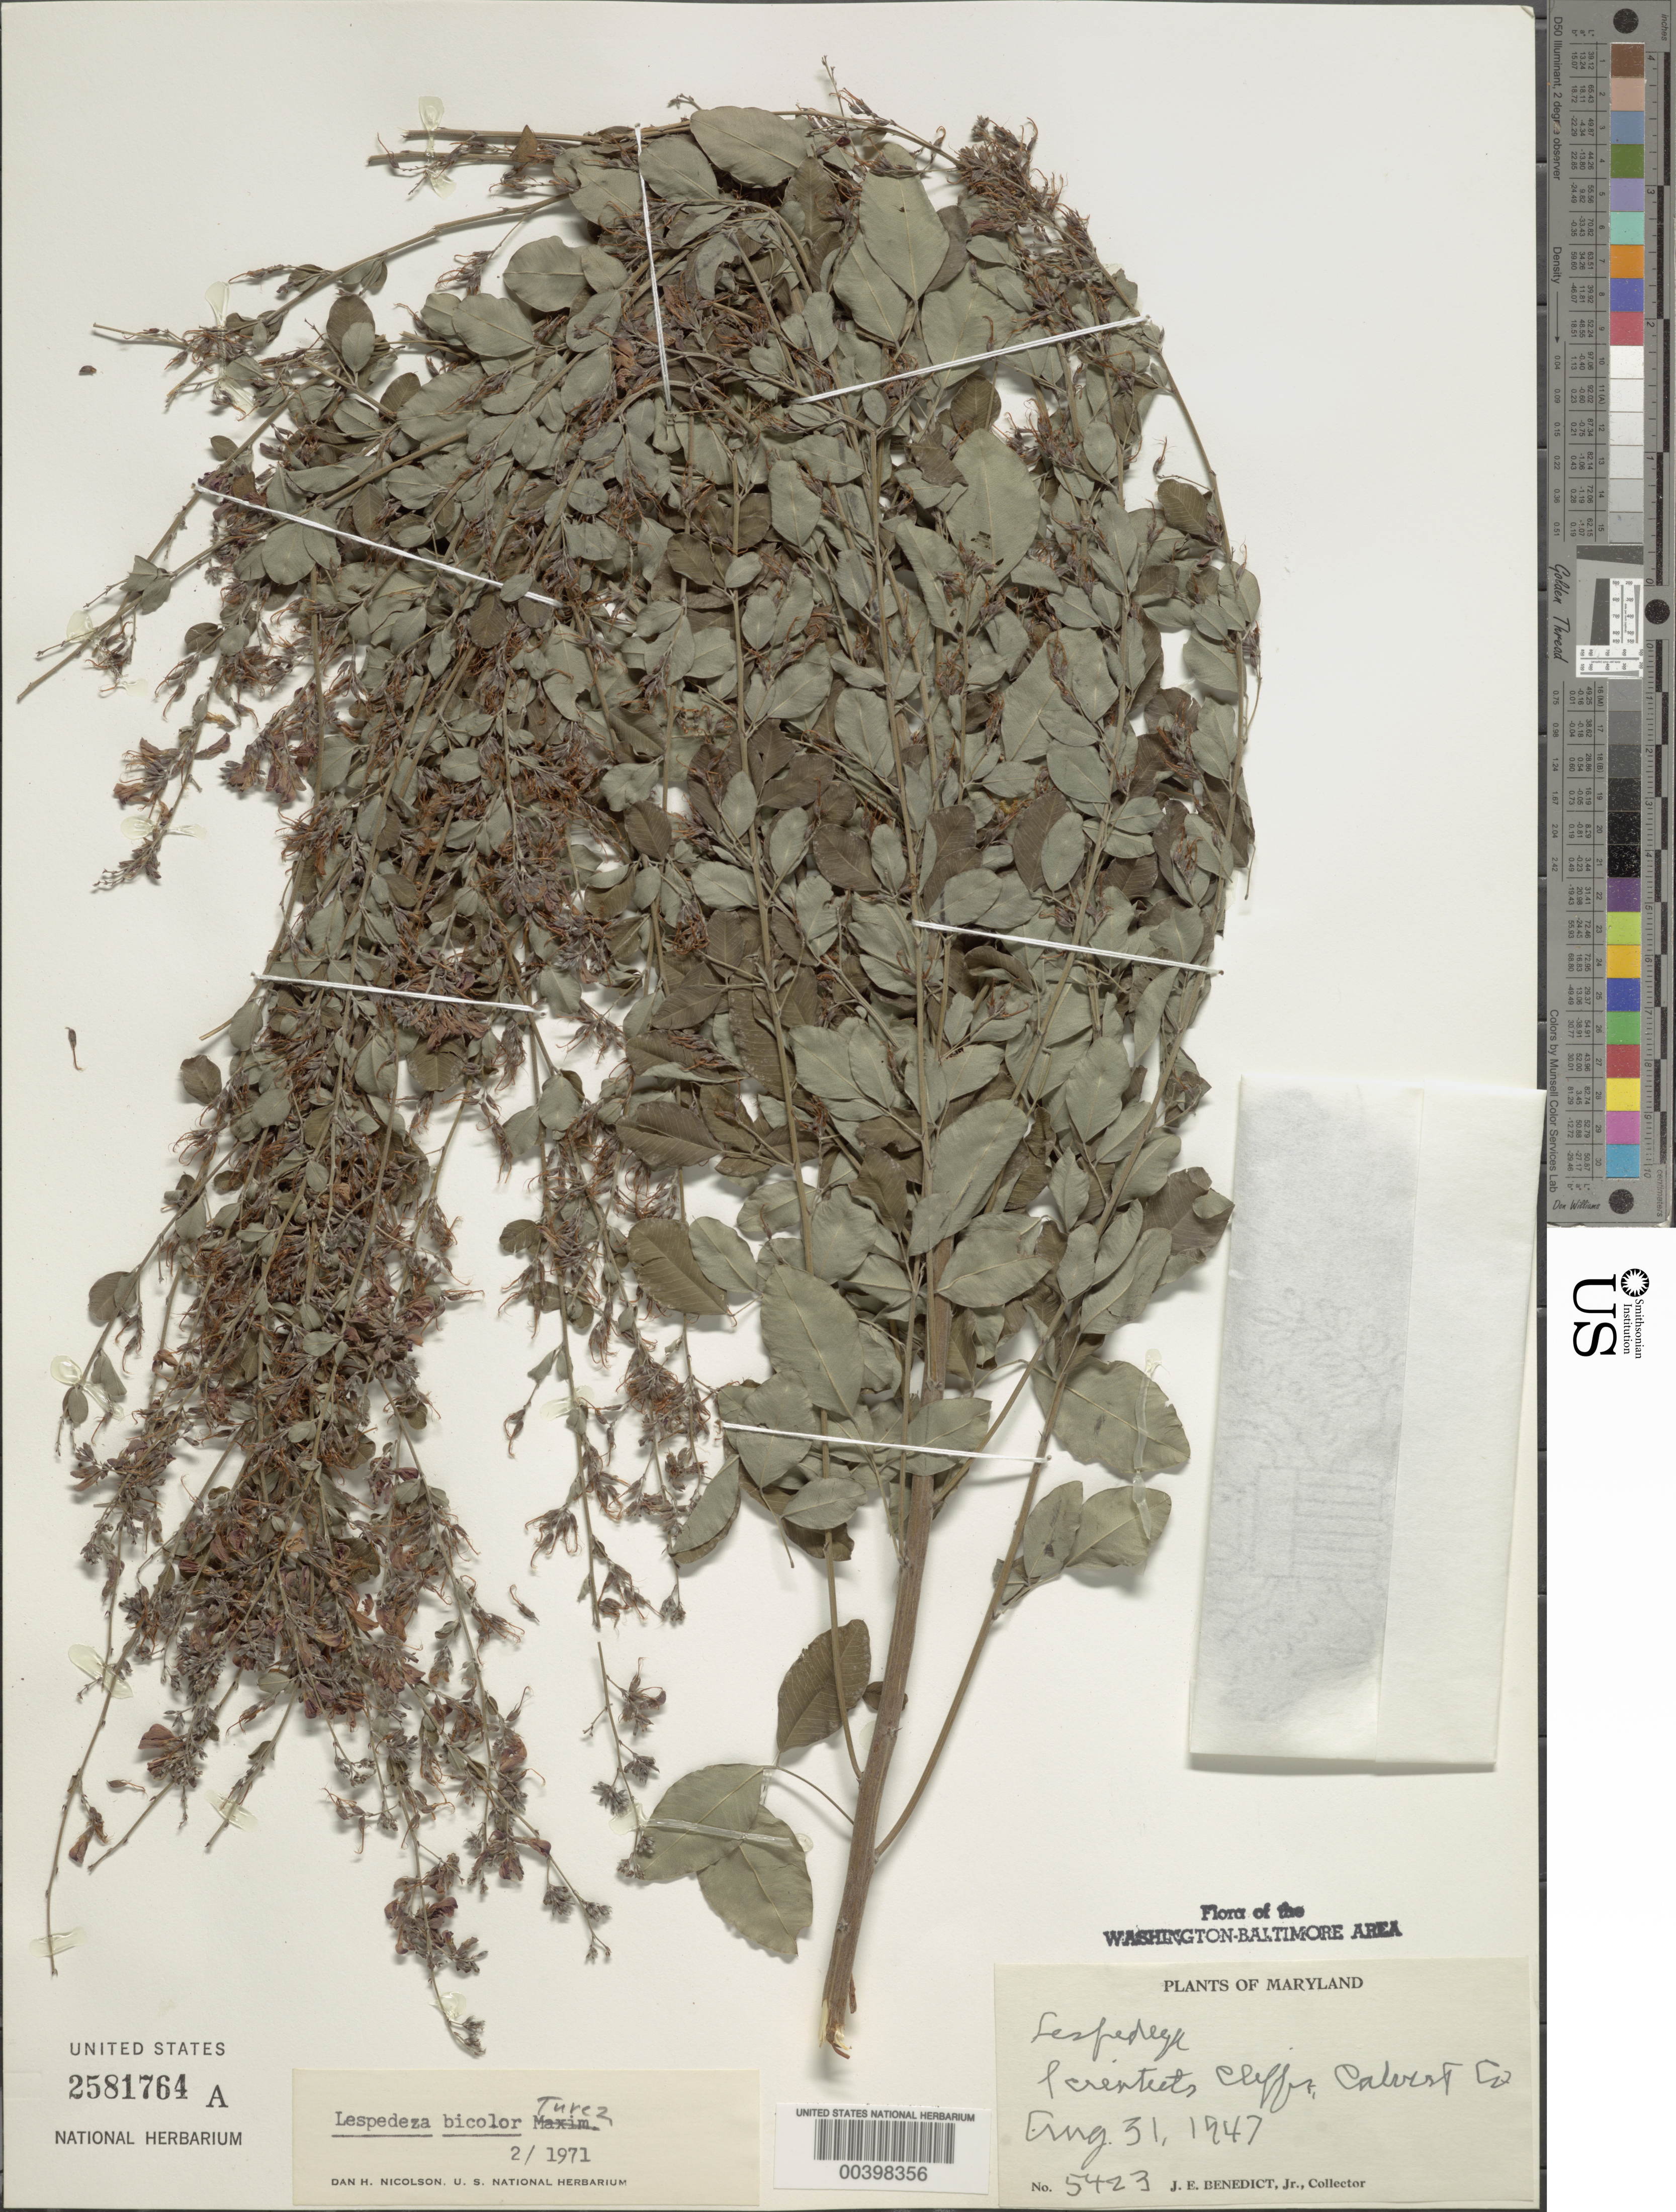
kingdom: Plantae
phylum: Tracheophyta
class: Magnoliopsida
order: Fabales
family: Fabaceae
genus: Lespedeza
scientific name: Lespedeza bicolor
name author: Turcz.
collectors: J. E. Benedict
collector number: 5423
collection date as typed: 31 Aug 1947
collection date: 1947-08-31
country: United States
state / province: Maryland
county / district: Calvert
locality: Scientist Cliffs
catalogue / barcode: US 2581764A